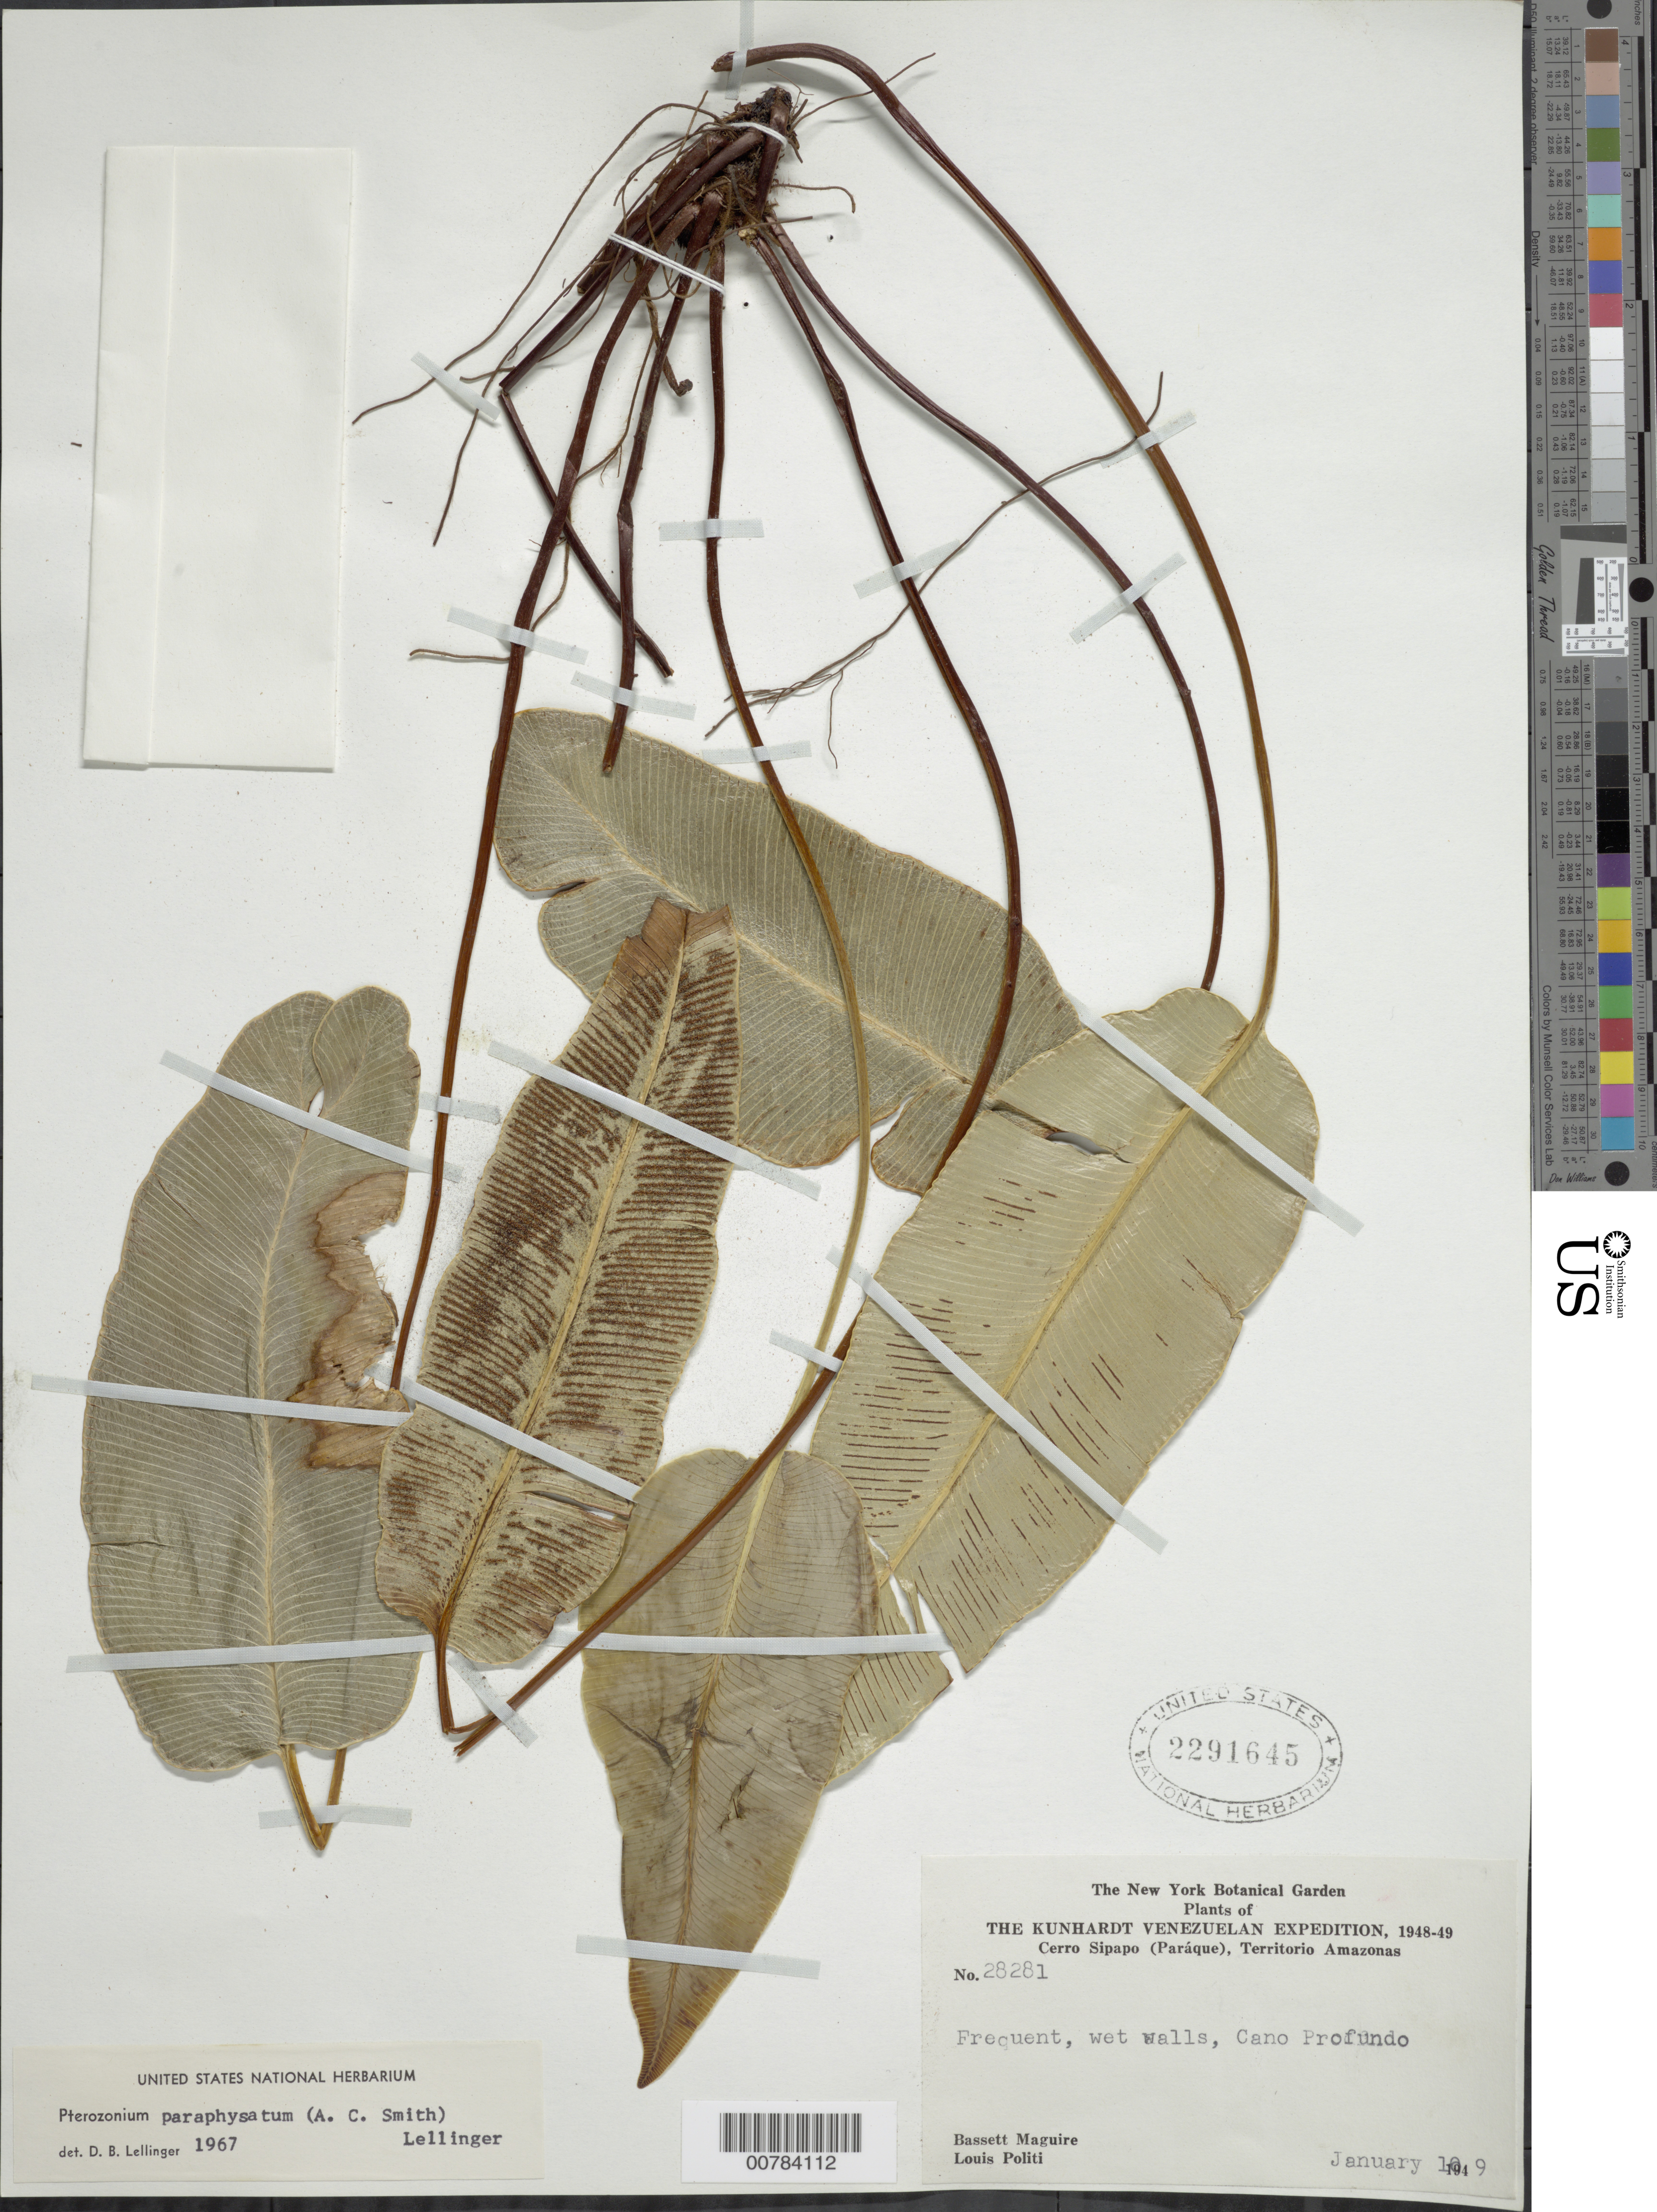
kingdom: Plantae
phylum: Tracheophyta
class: Polypodiopsida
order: Polypodiales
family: Pteridaceae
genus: Pterozonium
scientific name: Pterozonium paraphysatum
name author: (A.C. Sm.) Lellinger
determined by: Lellinger, David B., (BOT), Smithsonian Institution - National Museum of Natural History (UNITED STATES)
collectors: B. Maguire & L. Politi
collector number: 28281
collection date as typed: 10-Jan-49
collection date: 1949-01-10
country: Venezuela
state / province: Amazonas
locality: Cerro Sipapo (Paráque), Caño Profundo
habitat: Wet walls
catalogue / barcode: US 2291645